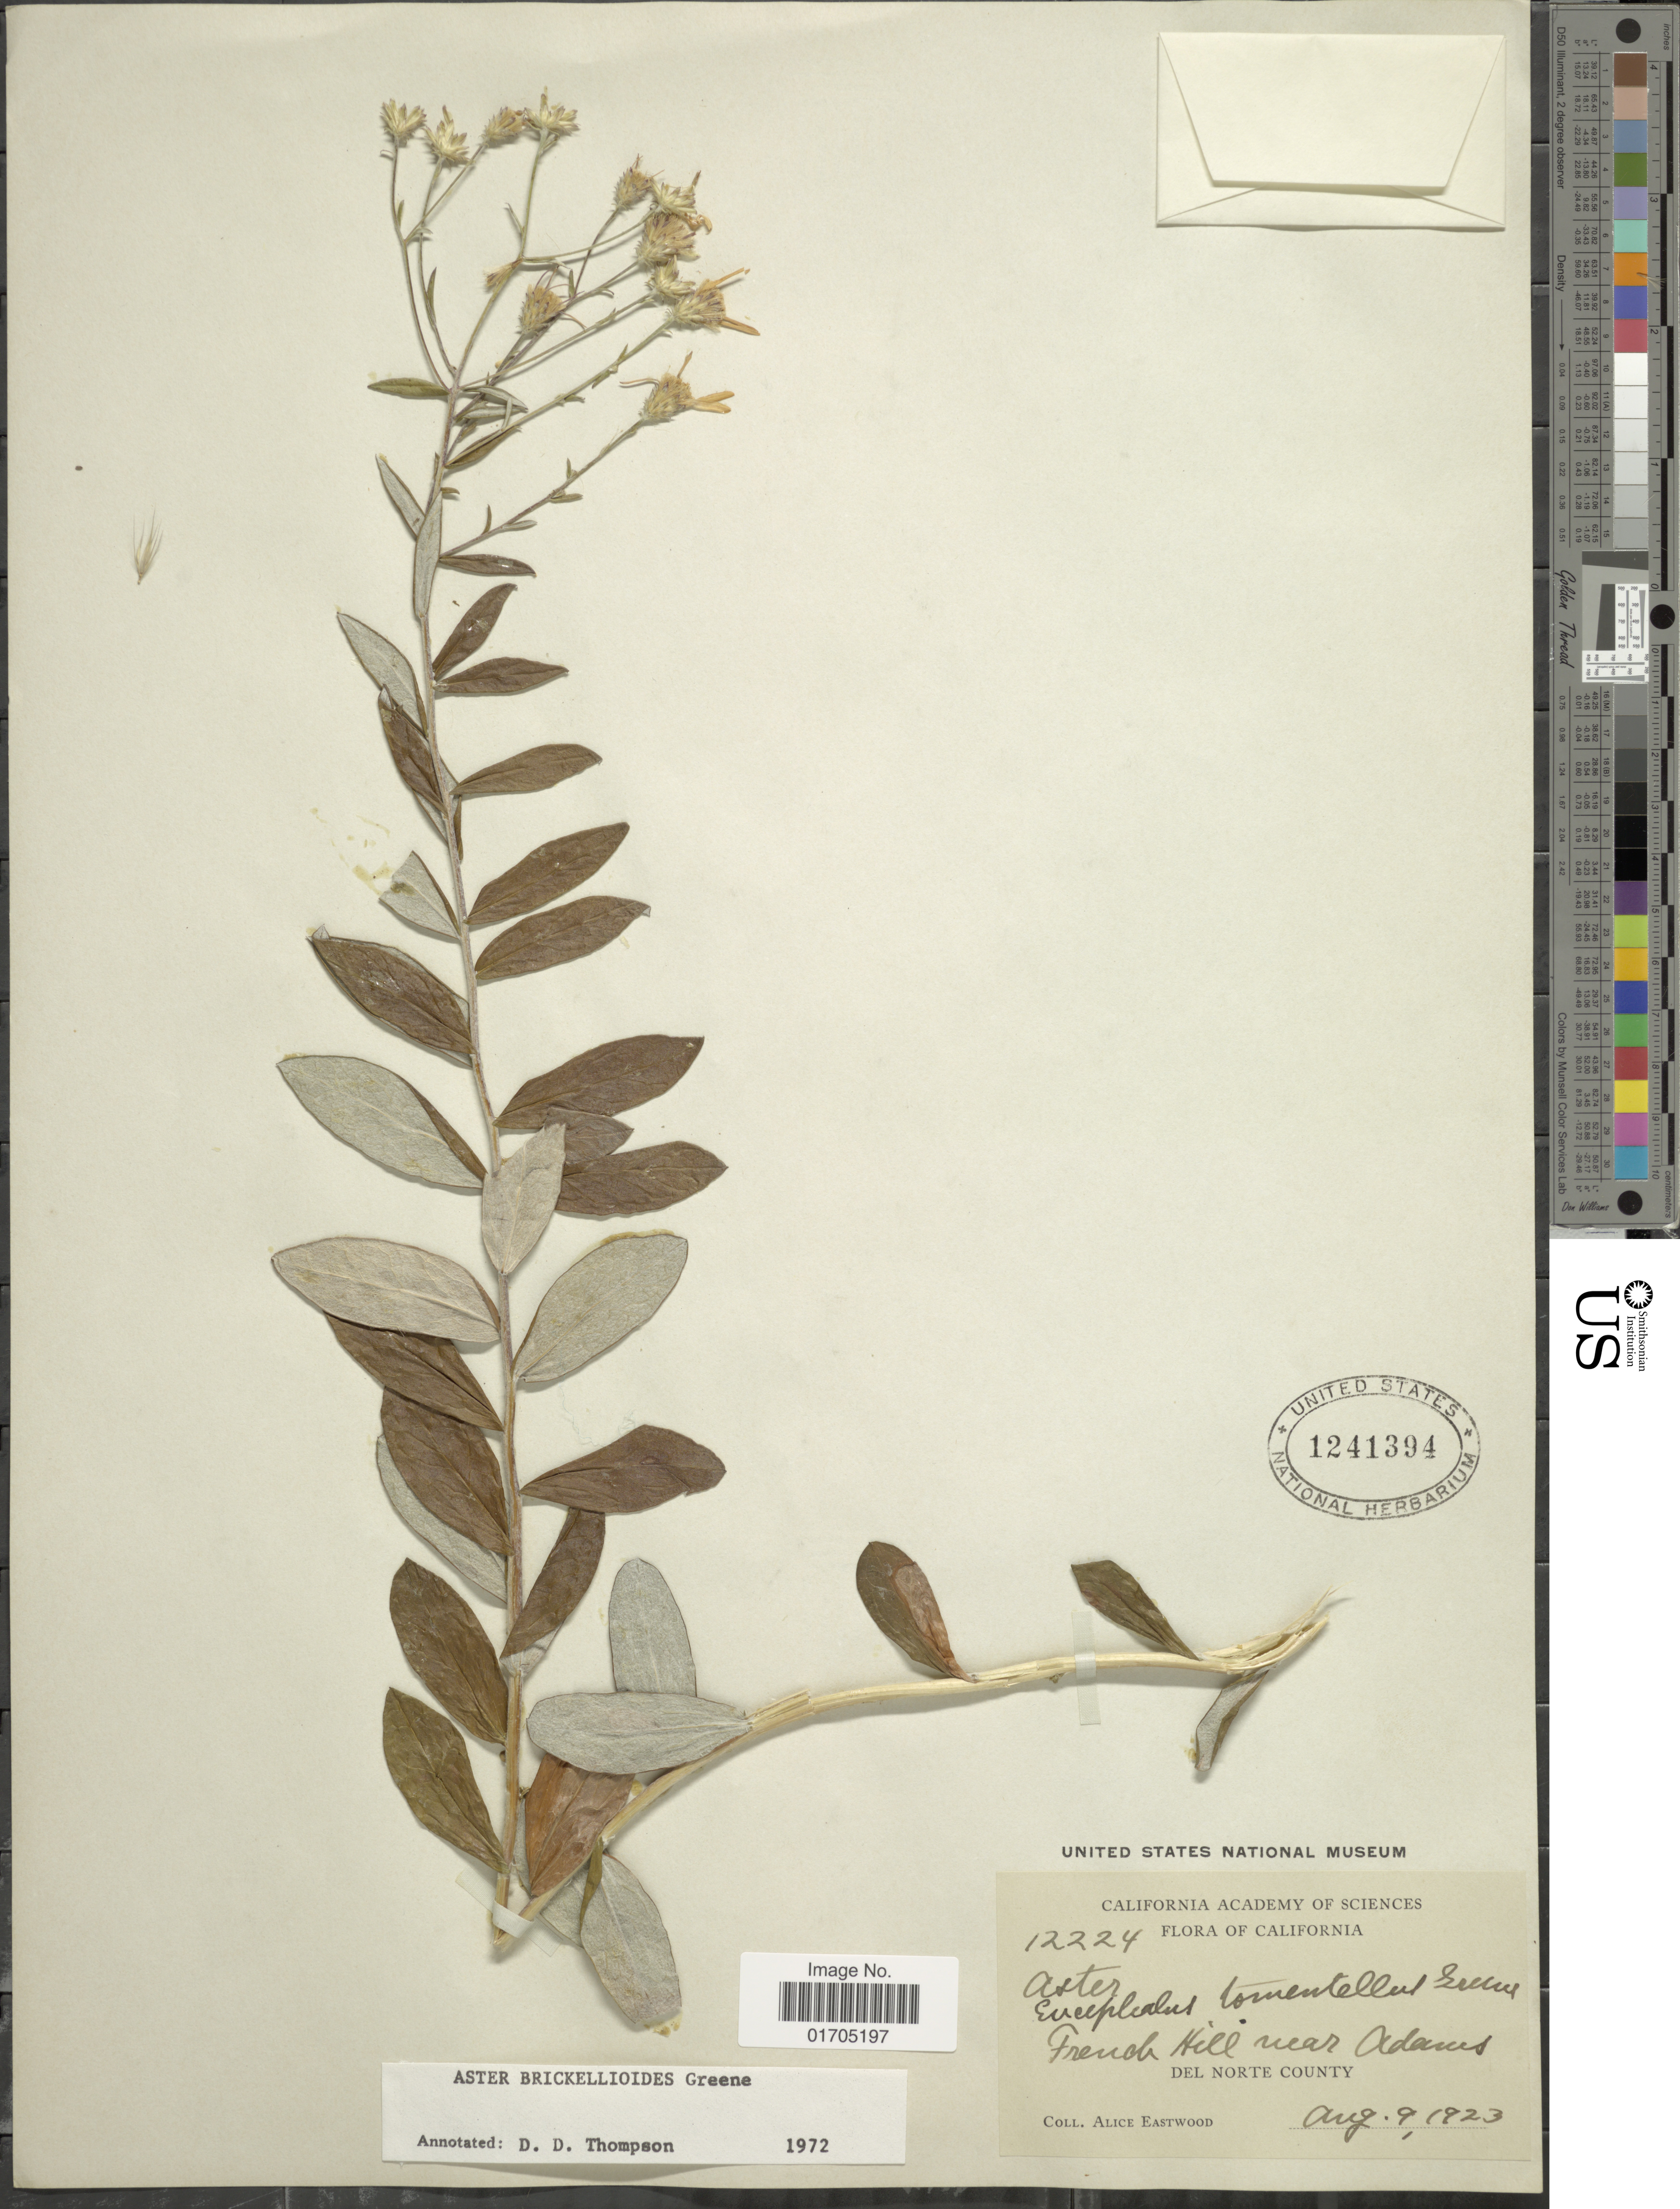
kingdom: Plantae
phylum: Tracheophyta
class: Magnoliopsida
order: Asterales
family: Asteraceae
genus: Eucephalus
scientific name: Eucephalus brickellioides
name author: G.L. Nesom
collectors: A. Eastwood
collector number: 12224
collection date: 1923-08-09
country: United States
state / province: California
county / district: Del Norte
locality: French Hill near Adams, Del Norte County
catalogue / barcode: US 1241394